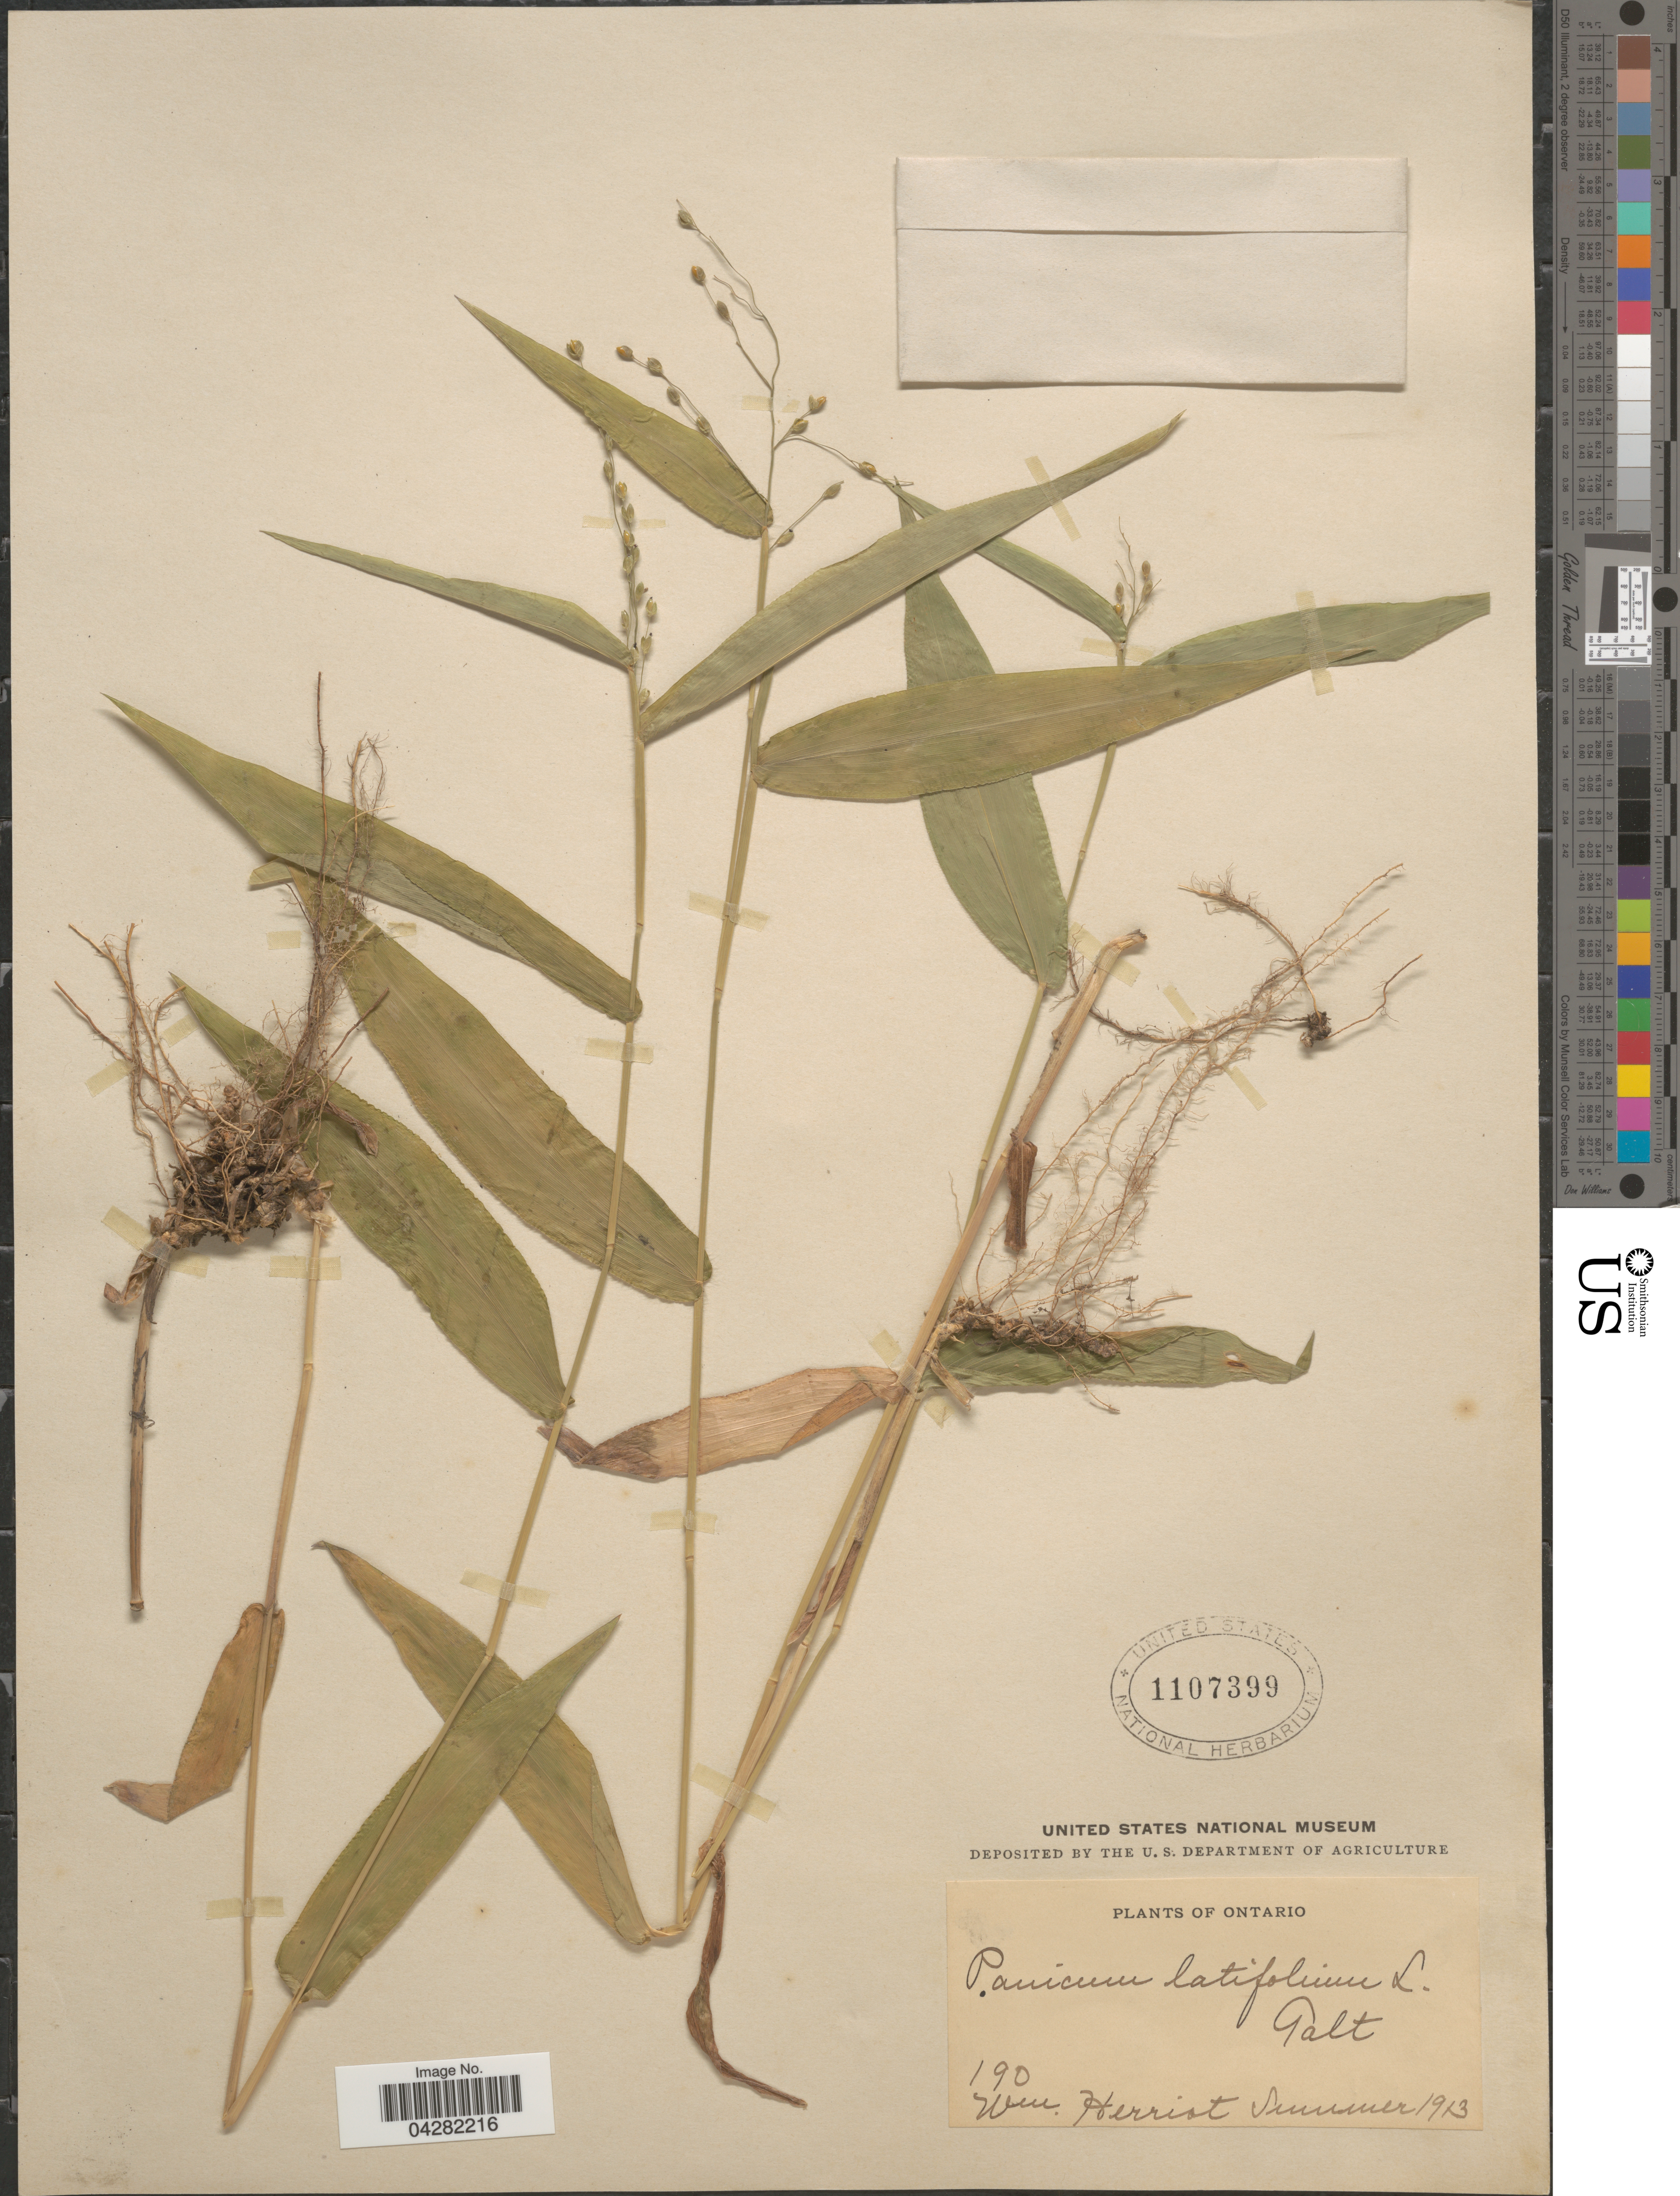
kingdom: Plantae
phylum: Tracheophyta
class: Liliopsida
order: Poales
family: Poaceae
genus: Dichanthelium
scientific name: Dichanthelium latifolium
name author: (L.) Harvill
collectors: W. Herriot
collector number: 190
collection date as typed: Summer 1913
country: Canada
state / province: Ontario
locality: Galt.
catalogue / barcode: US 1107399